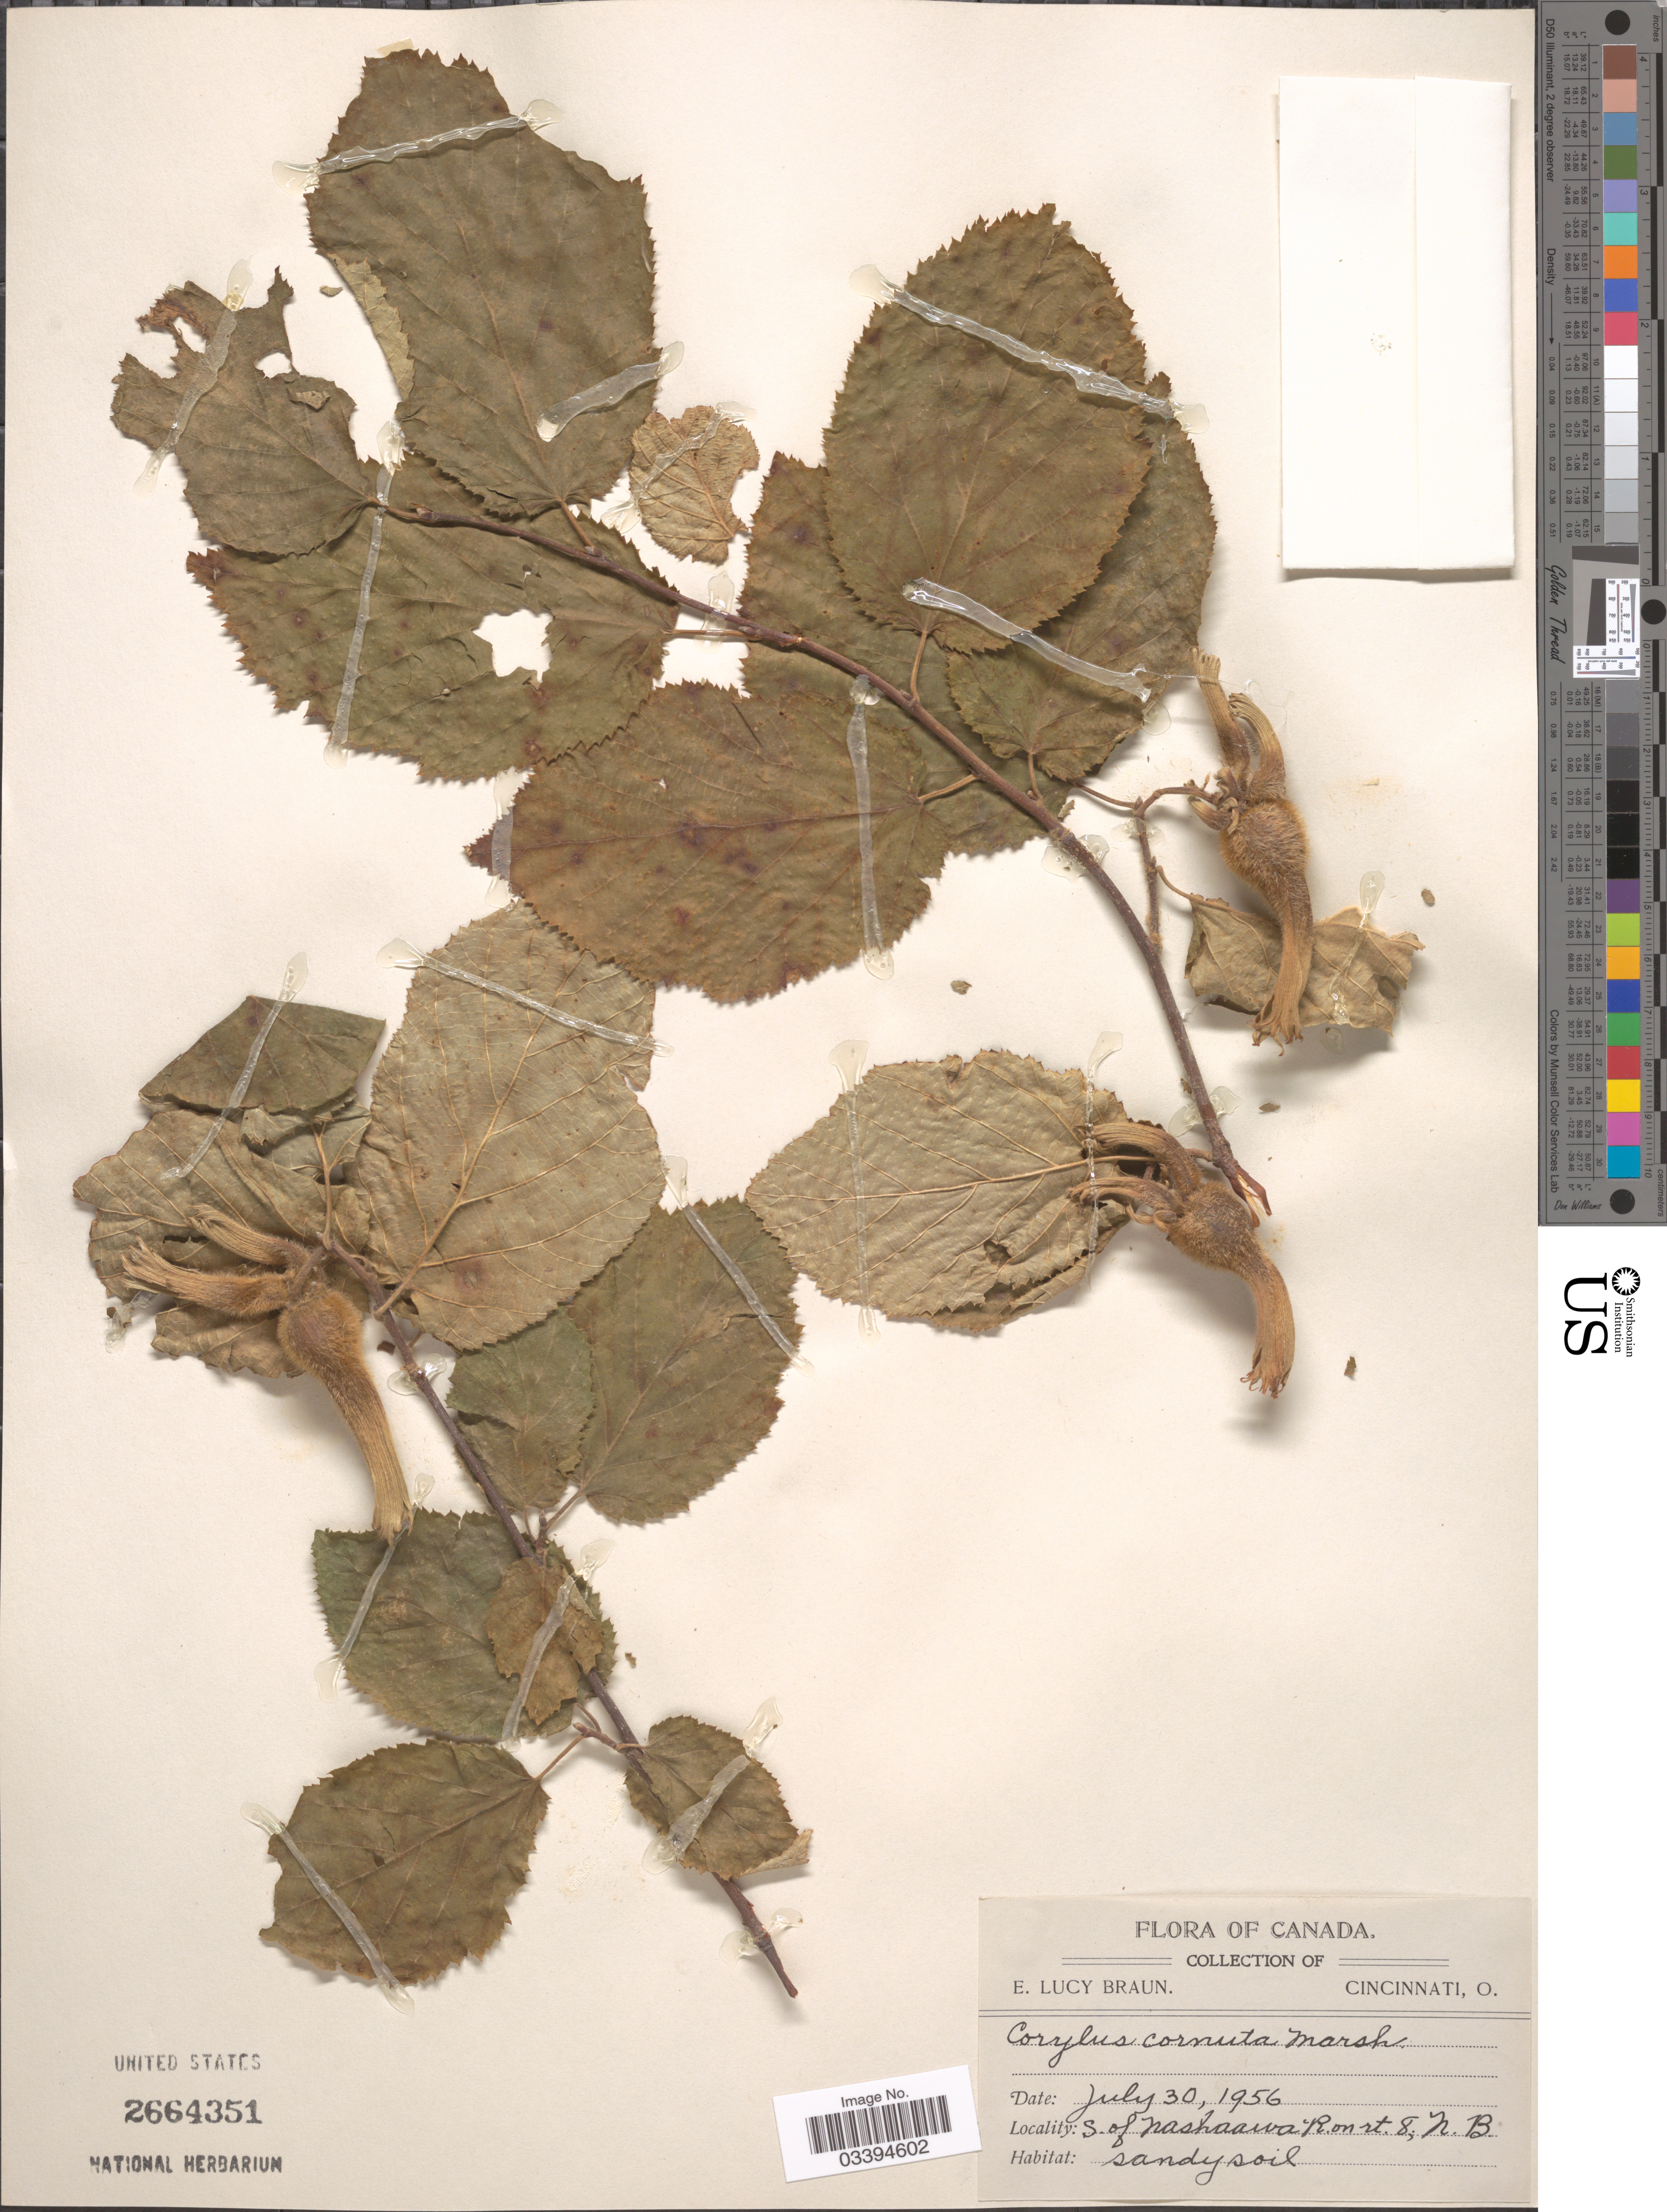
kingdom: Plantae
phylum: Tracheophyta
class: Magnoliopsida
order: Fagales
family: Betulaceae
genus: Corylus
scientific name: Corylus cornuta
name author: Marshall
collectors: E. L. Braun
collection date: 1956-07-30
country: Canada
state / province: New Brunswick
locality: S. of Nashaawa 'R. on rt 8.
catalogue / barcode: US 2664351